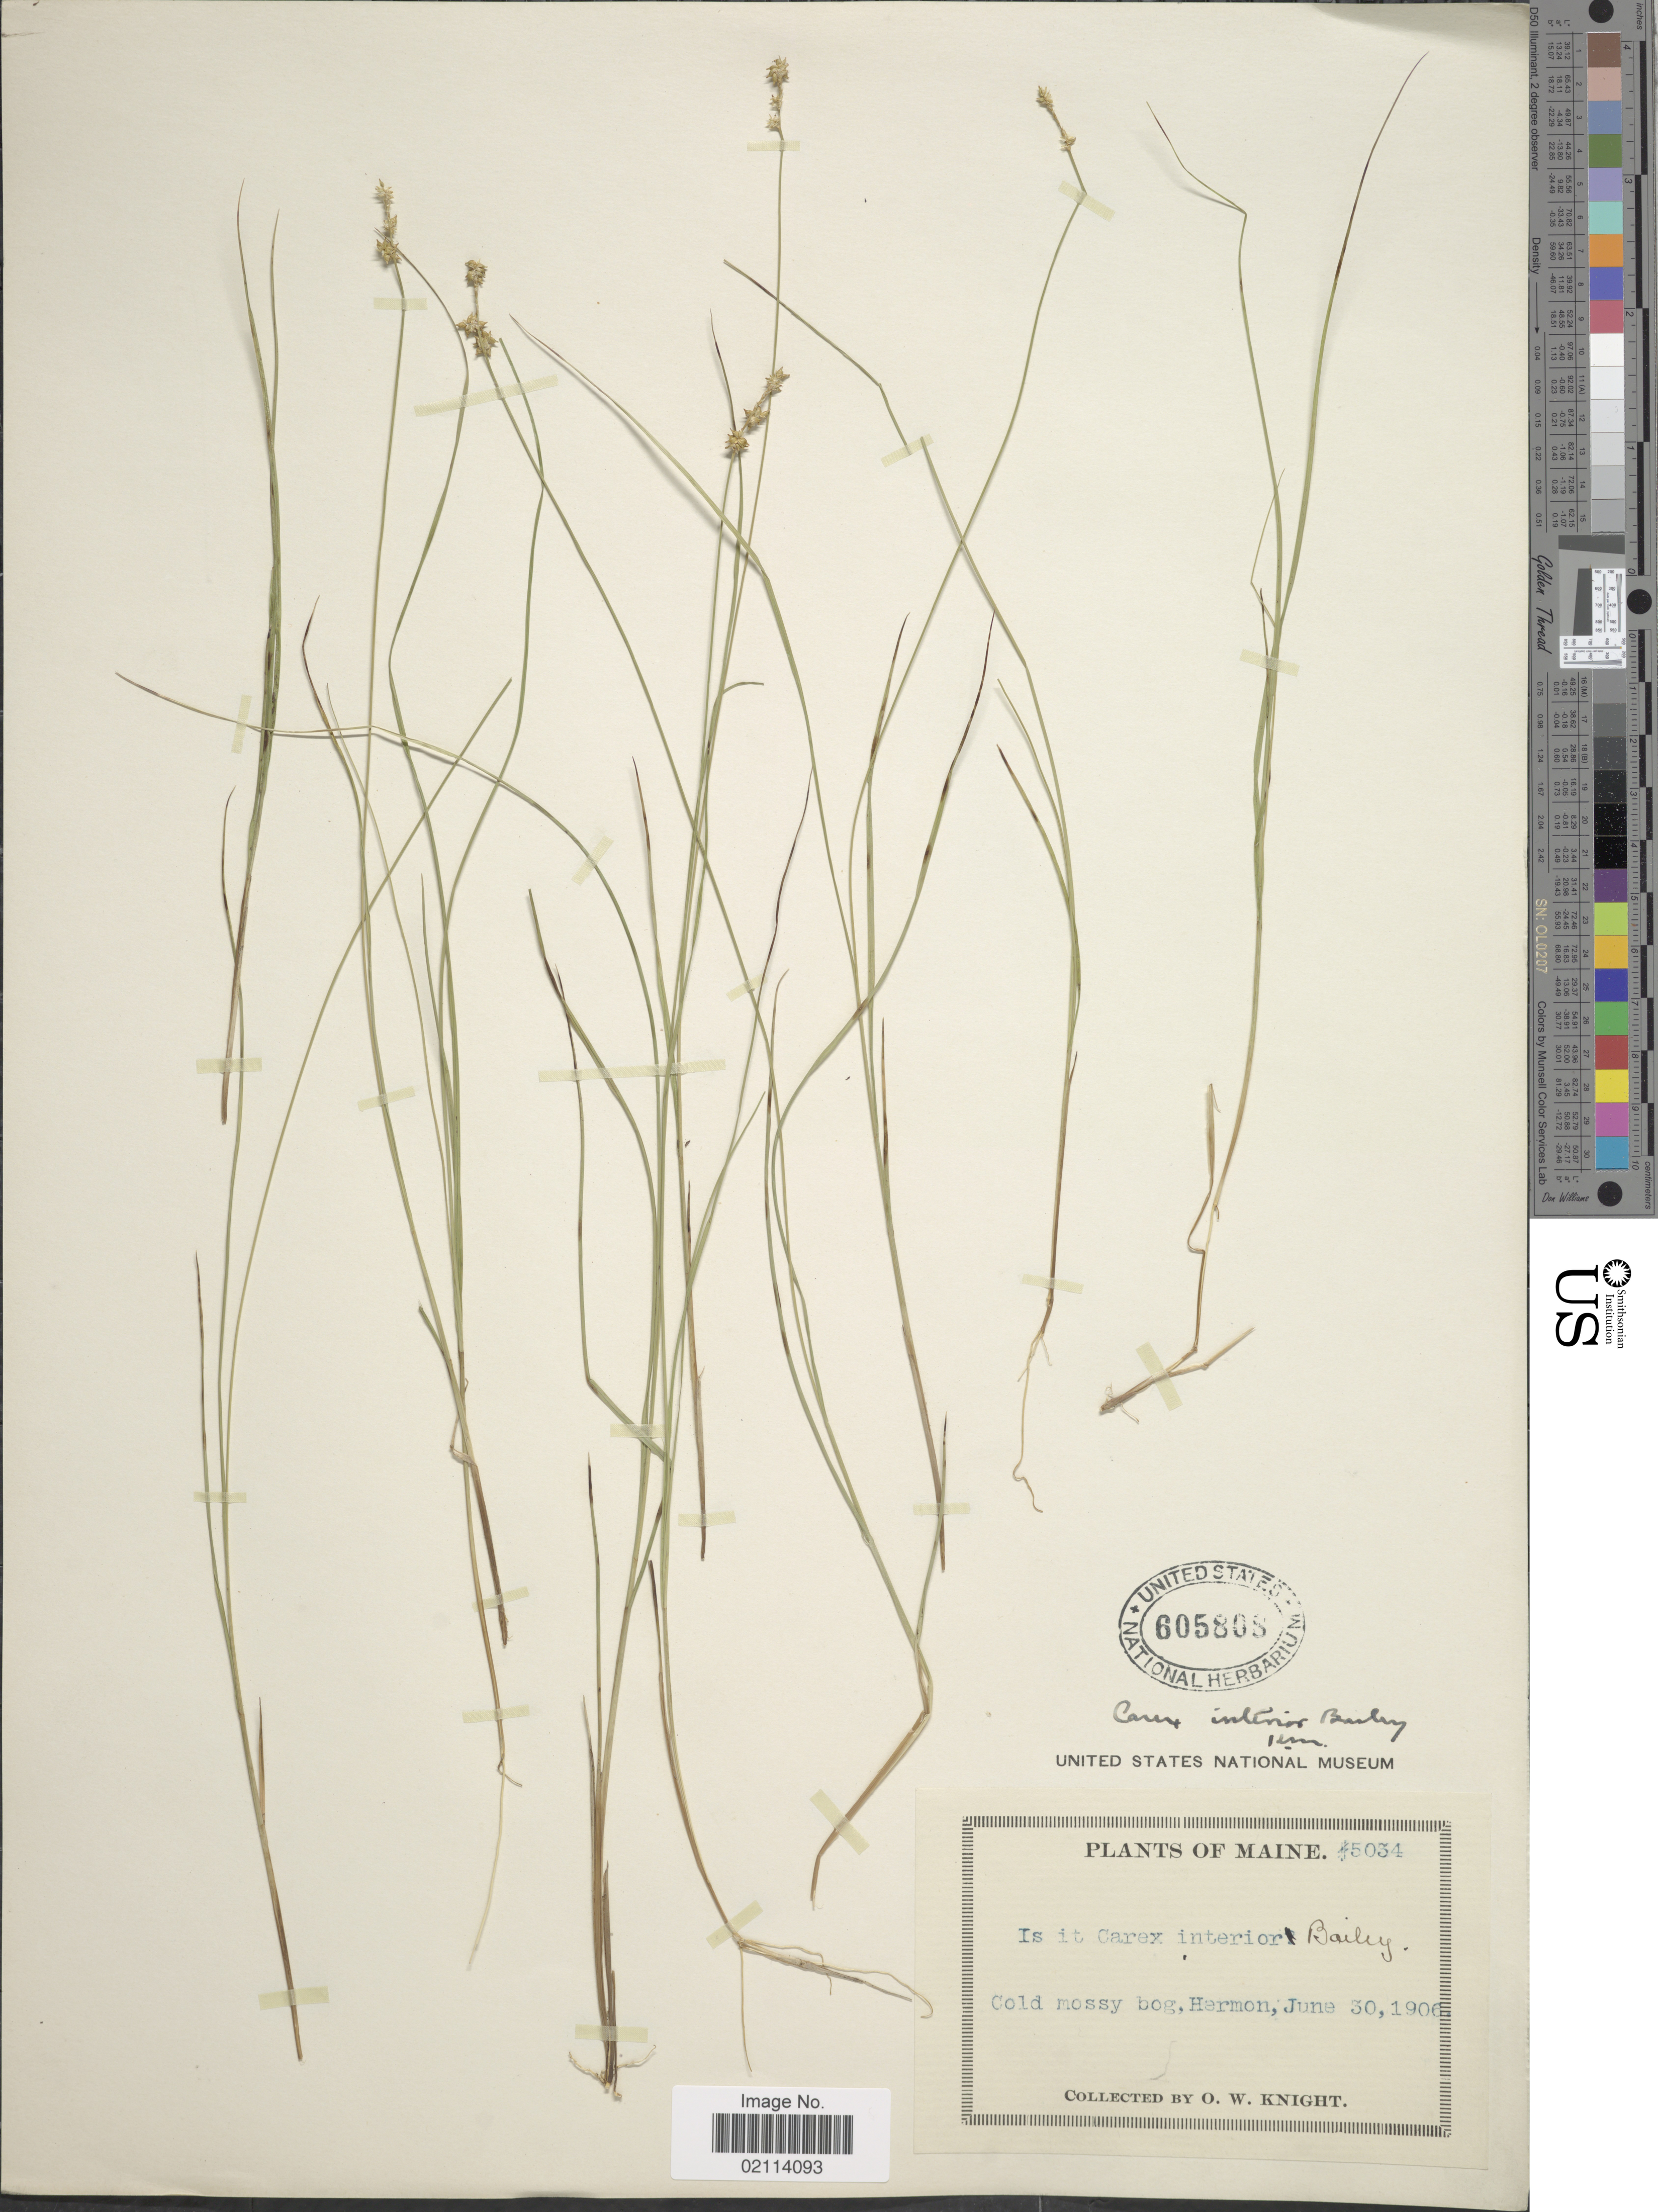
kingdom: Plantae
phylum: Tracheophyta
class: Liliopsida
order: Poales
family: Cyperaceae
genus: Carex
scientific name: Carex interior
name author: L.H. Bailey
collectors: O. Knight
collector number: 5034*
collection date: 1906-06-30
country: United States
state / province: Maine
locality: Cold mossy bog, Hermon.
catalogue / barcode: US 605808